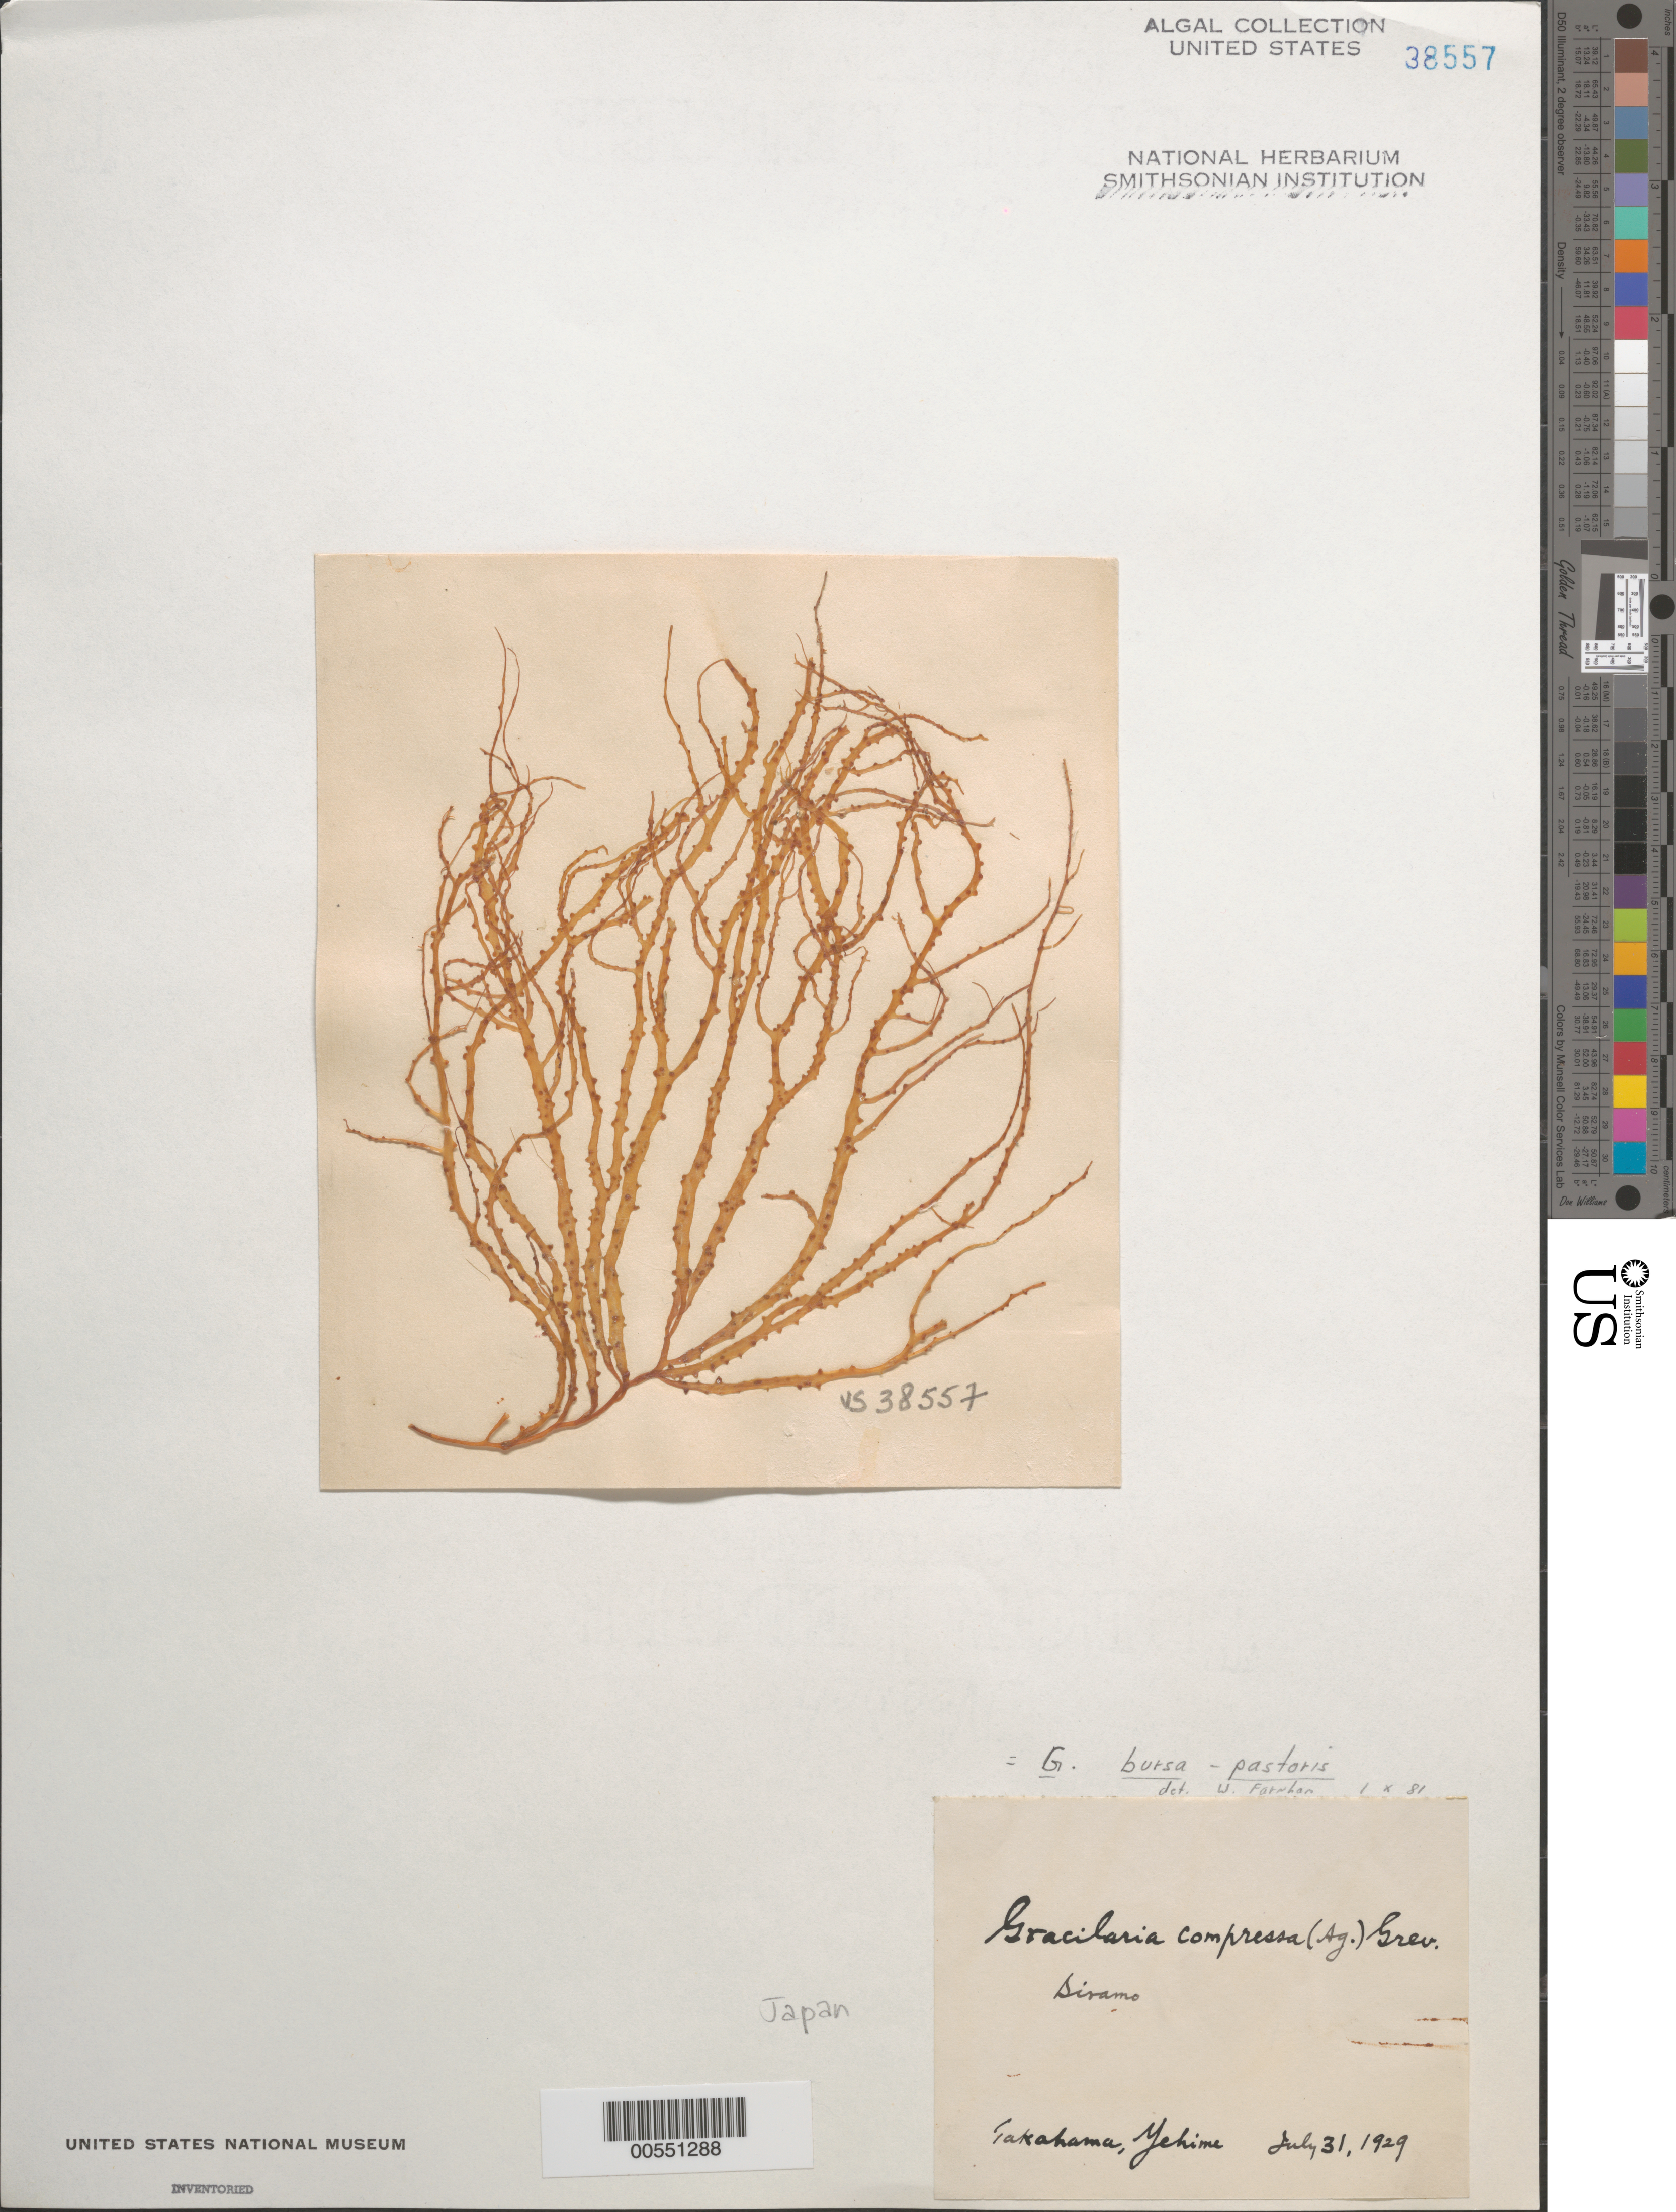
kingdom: Plantae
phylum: Rhodophyta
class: Florideophyceae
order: Gracilariales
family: Gracilariaceae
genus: Gracilaria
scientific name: Gracilaria bursa-pastoris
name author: (S.G. Gmel.) P.C. Silva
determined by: Farnham, W. F.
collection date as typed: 31 Jul 1929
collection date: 1929-07-31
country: Japan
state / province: Ehime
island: Shikoku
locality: Takahama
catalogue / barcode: US 38557